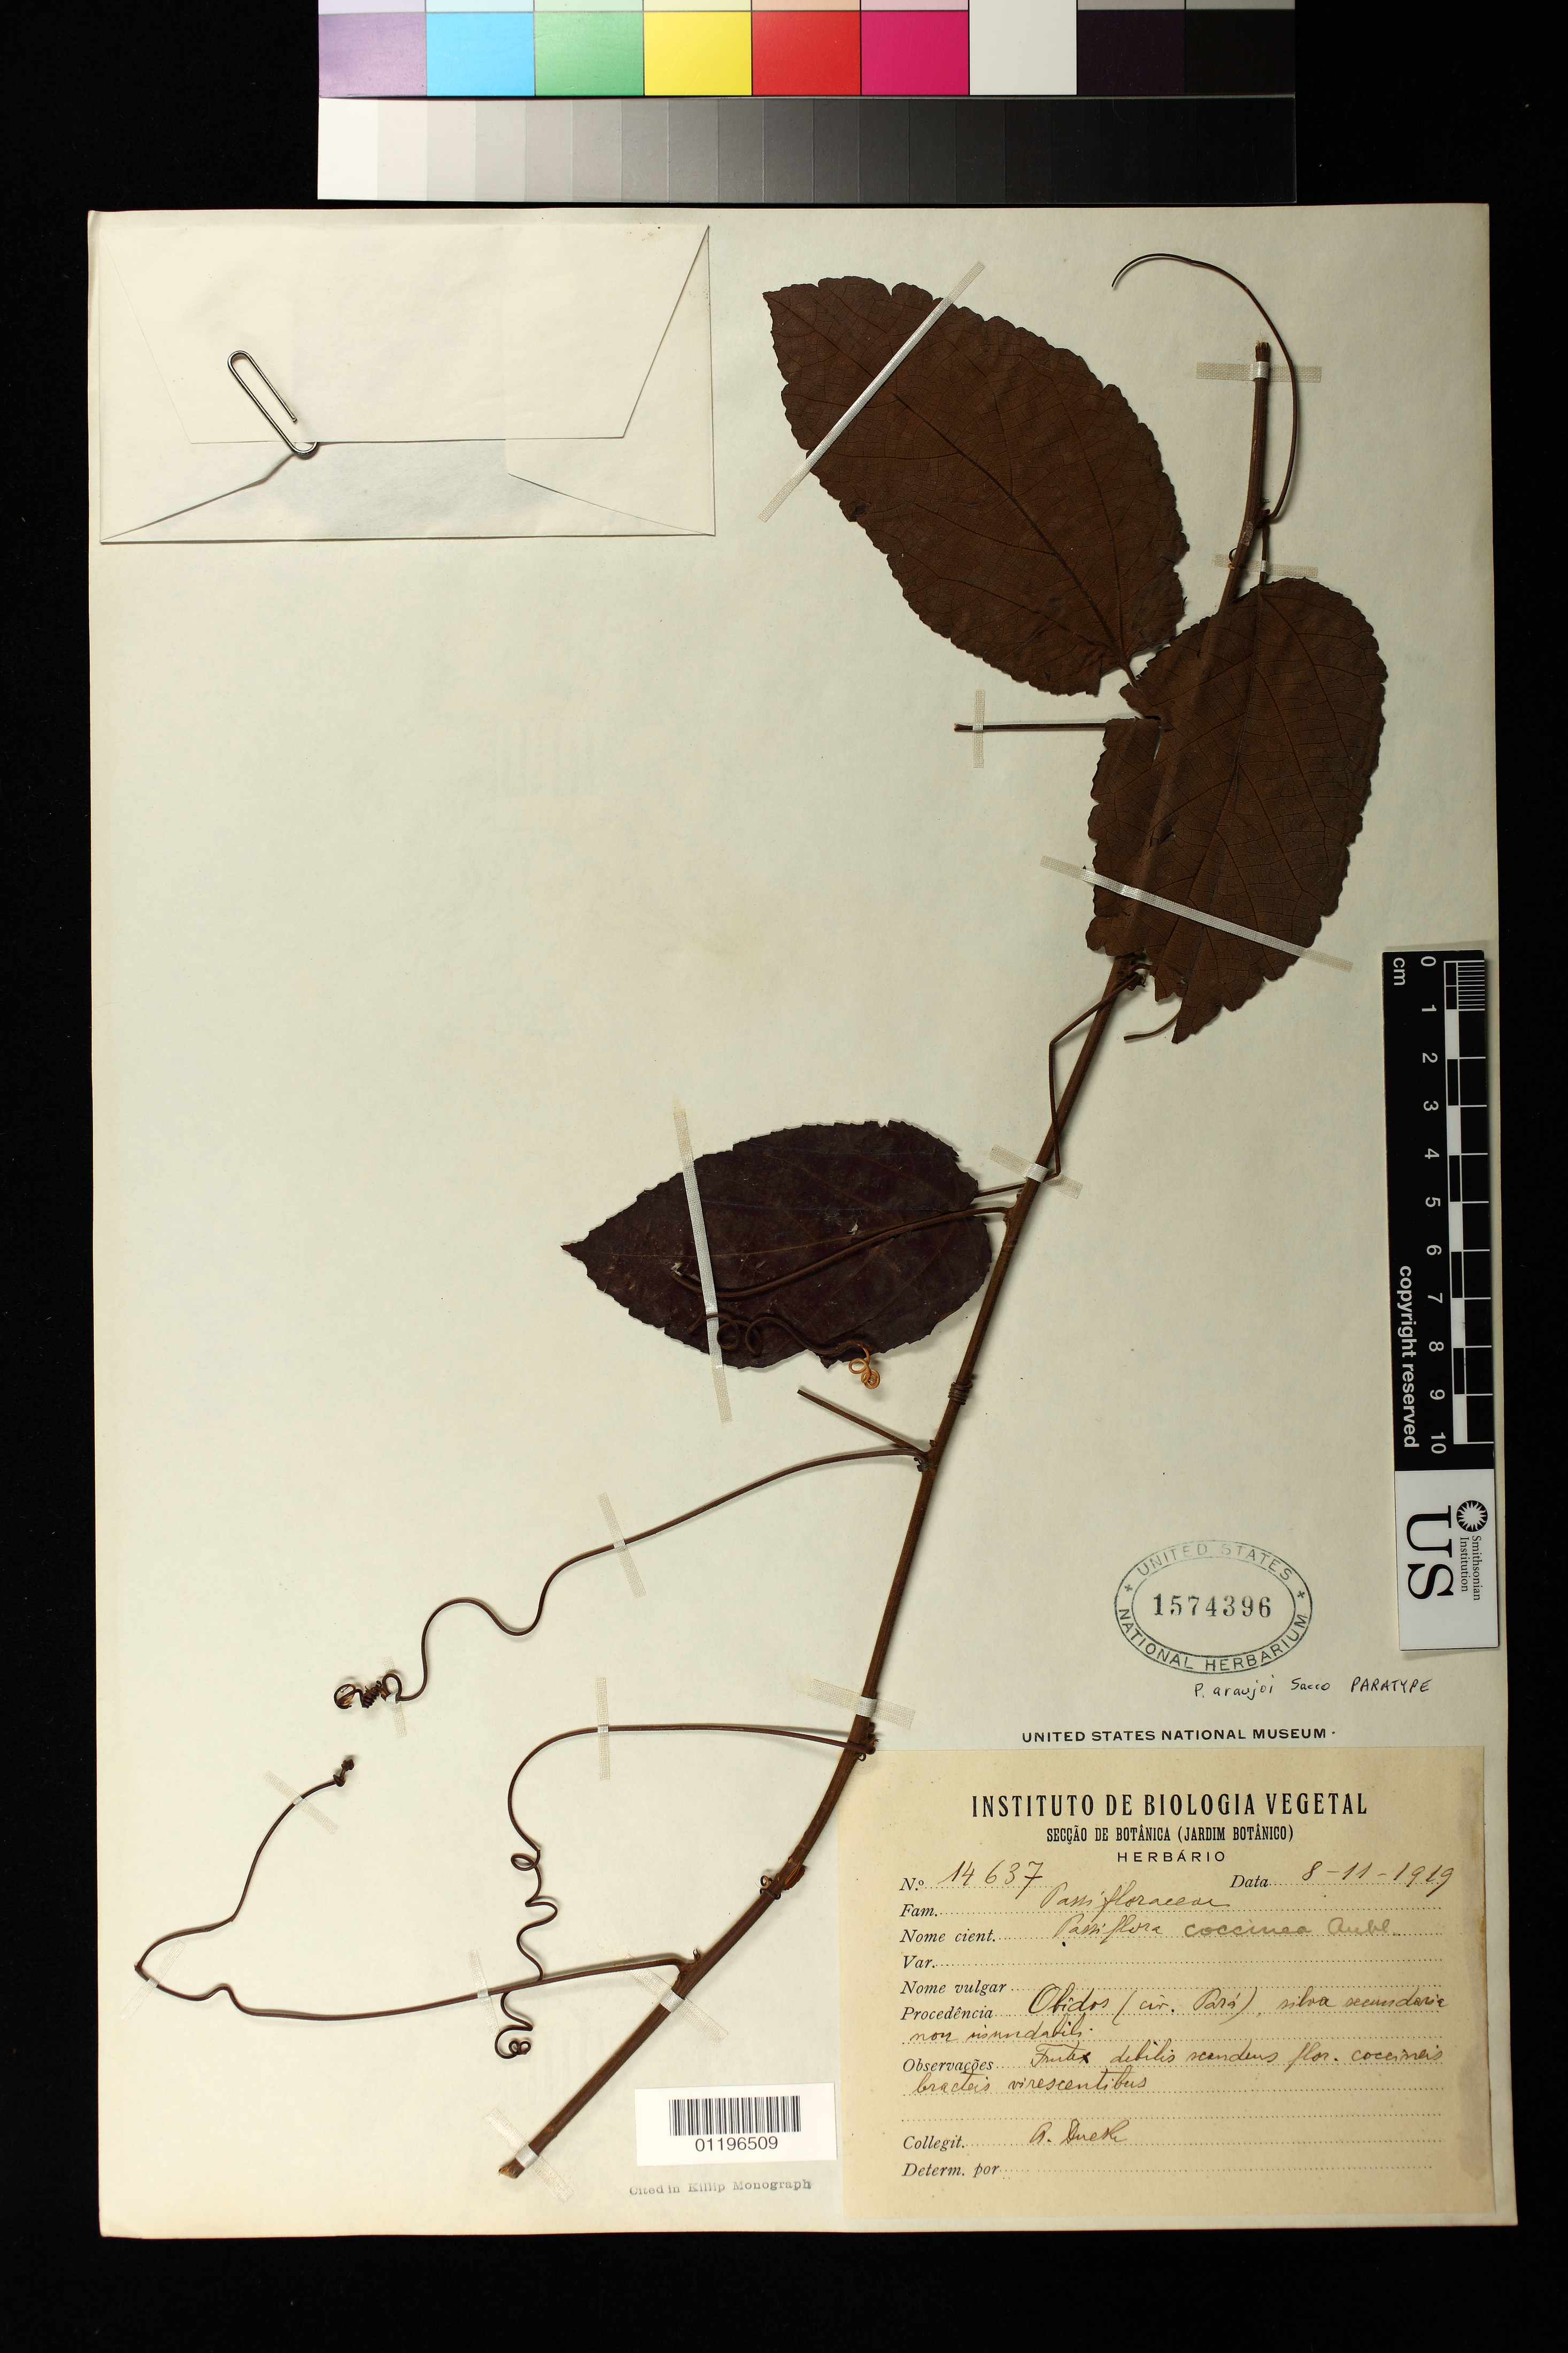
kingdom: Plantae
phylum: Tracheophyta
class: Magnoliopsida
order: Malpighiales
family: Passifloraceae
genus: Passiflora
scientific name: Passiflora coccinea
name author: Aubl.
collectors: A. Ducke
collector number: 637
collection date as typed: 11 Aug 1919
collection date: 1919-08-11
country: Brazil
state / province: Pará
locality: Óbidos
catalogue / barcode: US 1574396